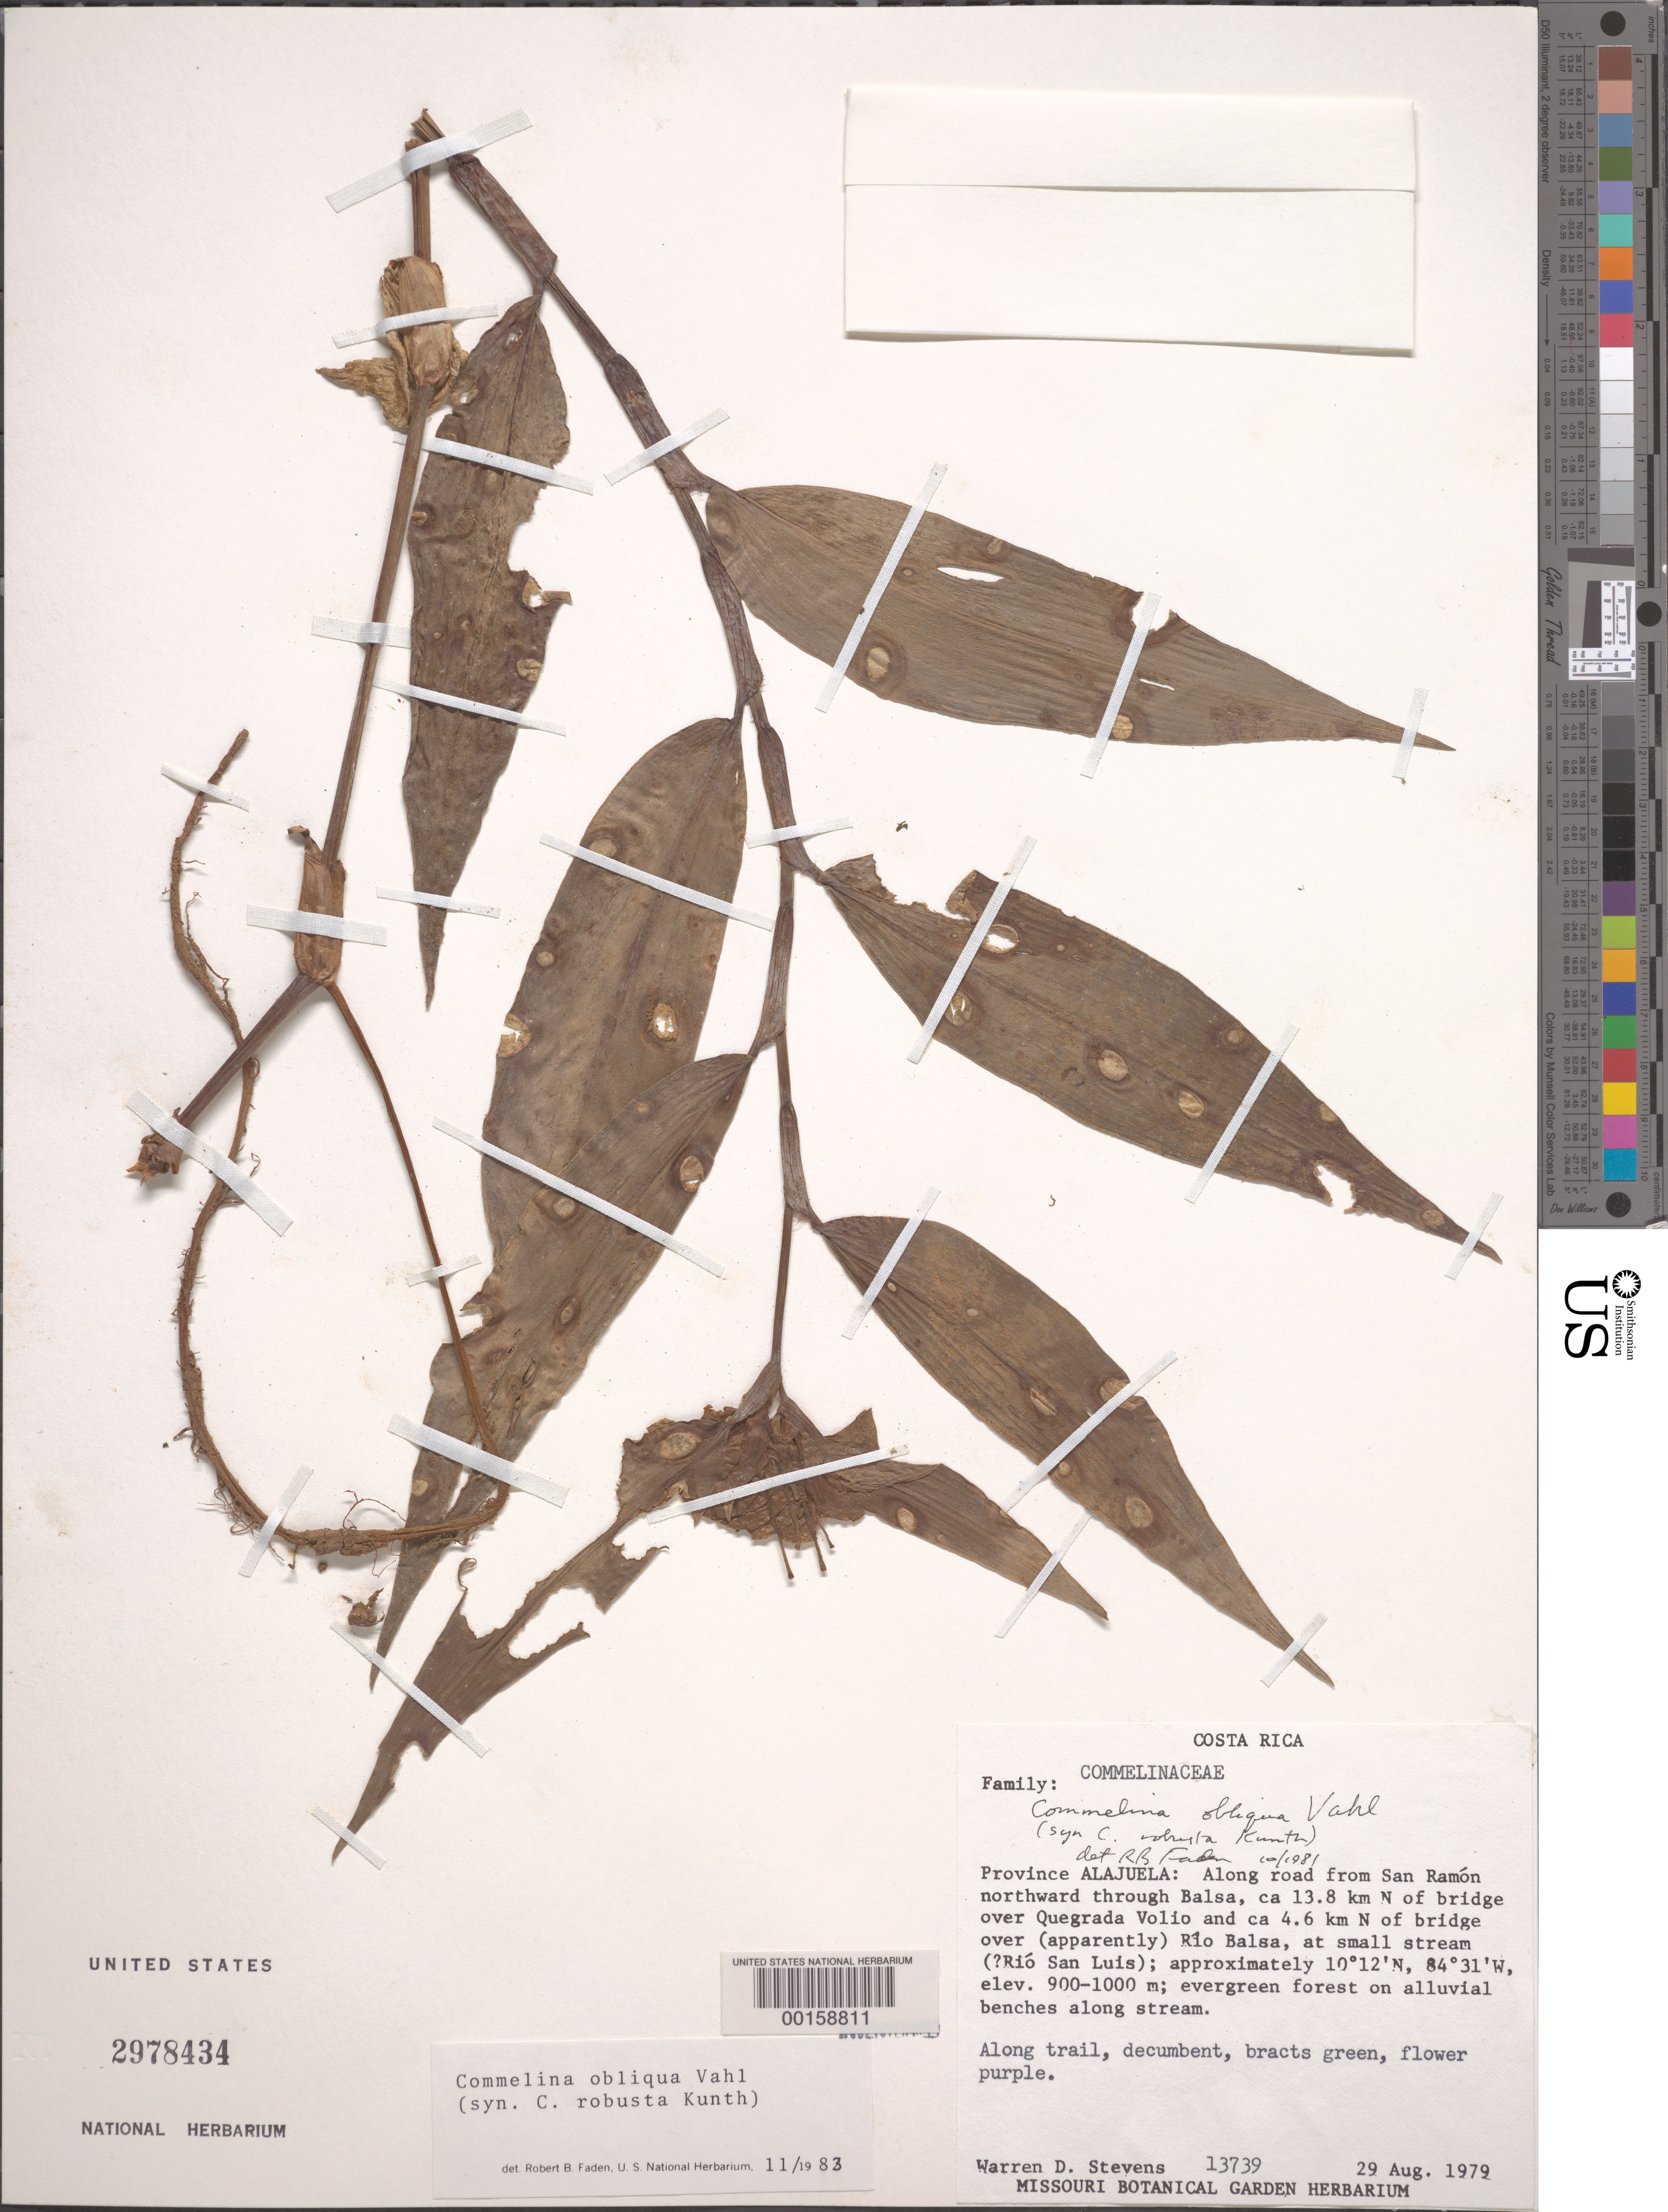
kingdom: Plantae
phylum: Tracheophyta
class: Liliopsida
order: Commelinales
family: Commelinaceae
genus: Commelina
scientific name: Commelina obliqua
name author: Vahl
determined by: Faden, Robert B., (US), Smithsonian Institution - National Museum of Natural History (UNITED STATES)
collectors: W. D. Stevens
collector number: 13739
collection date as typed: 29 Aug 1979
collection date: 1979-08-29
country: Costa Rica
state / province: Alajuela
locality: San Ramon, N through Balsa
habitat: Trailside, alluvial forest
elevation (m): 900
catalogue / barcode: US 2978434